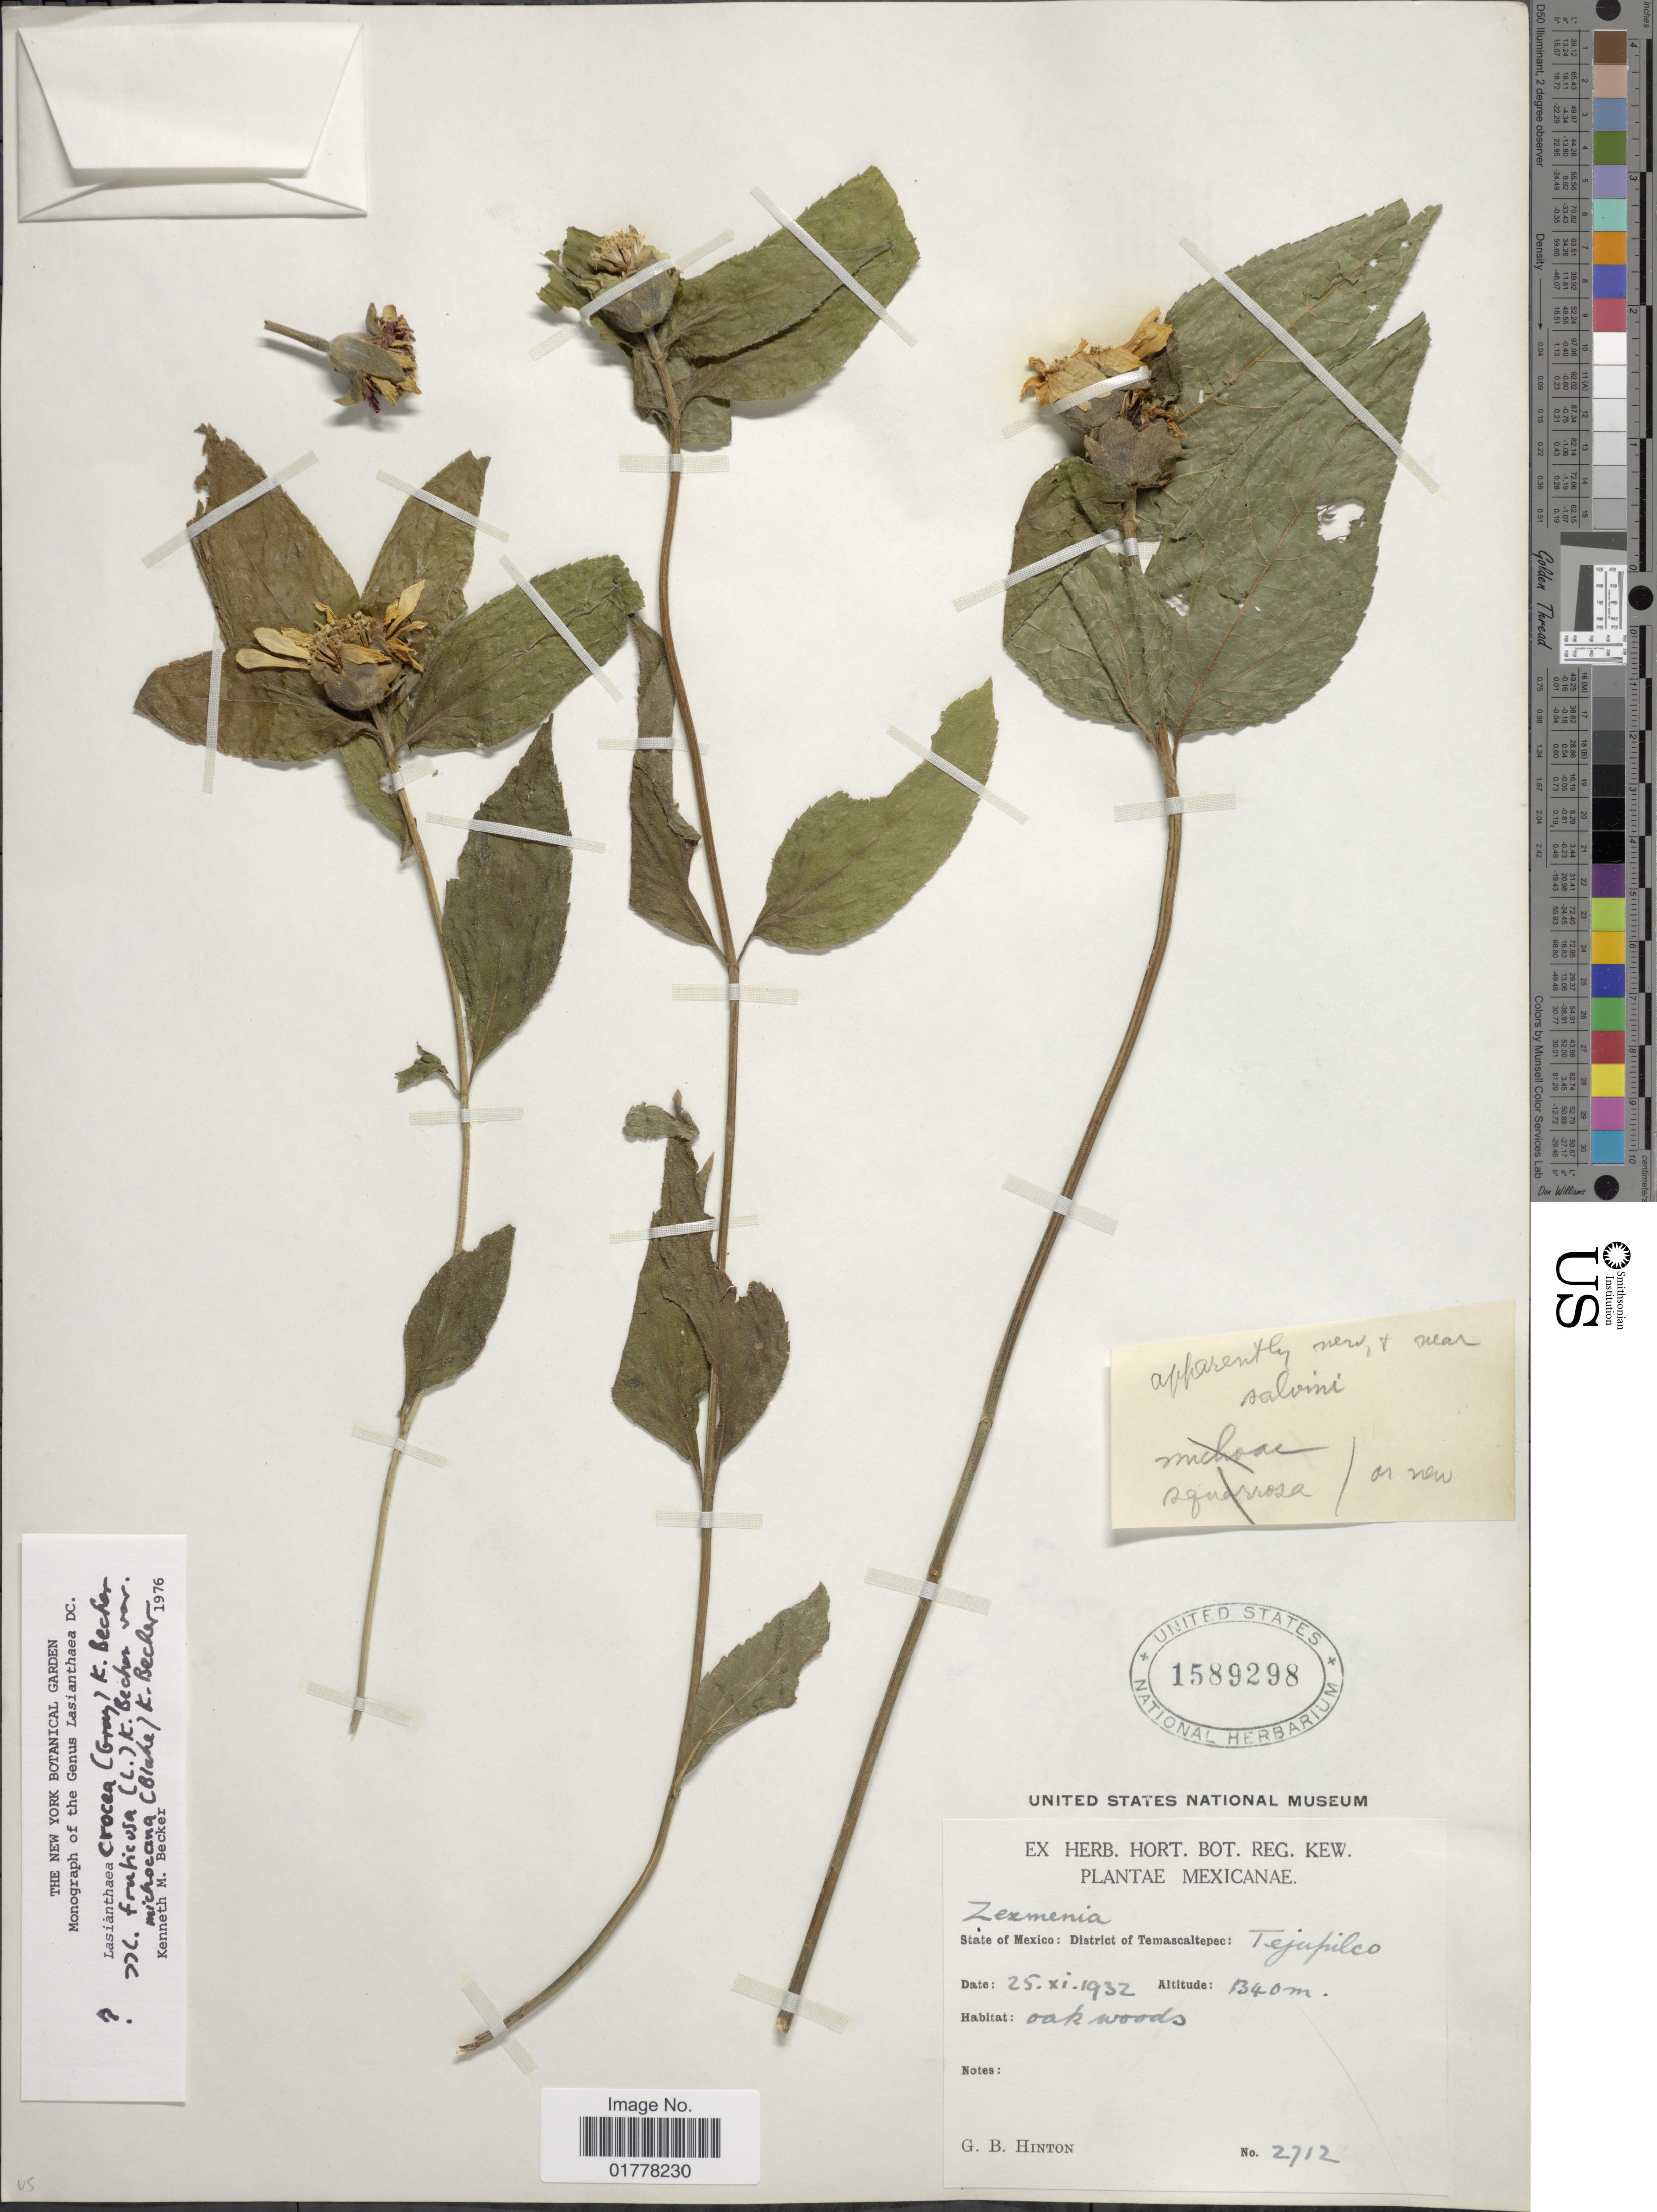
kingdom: Plantae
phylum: Tracheophyta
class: Magnoliopsida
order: Asterales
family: Asteraceae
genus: Lasianthaea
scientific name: Lasianthaea crocea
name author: (A. Gray) K.M. Becker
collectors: G. B. Hinton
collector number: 2712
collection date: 1932-11-25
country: Mexico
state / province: México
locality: State of Mexico: District of Temascaltepec: Tejupilco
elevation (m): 1340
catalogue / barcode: US 1589298